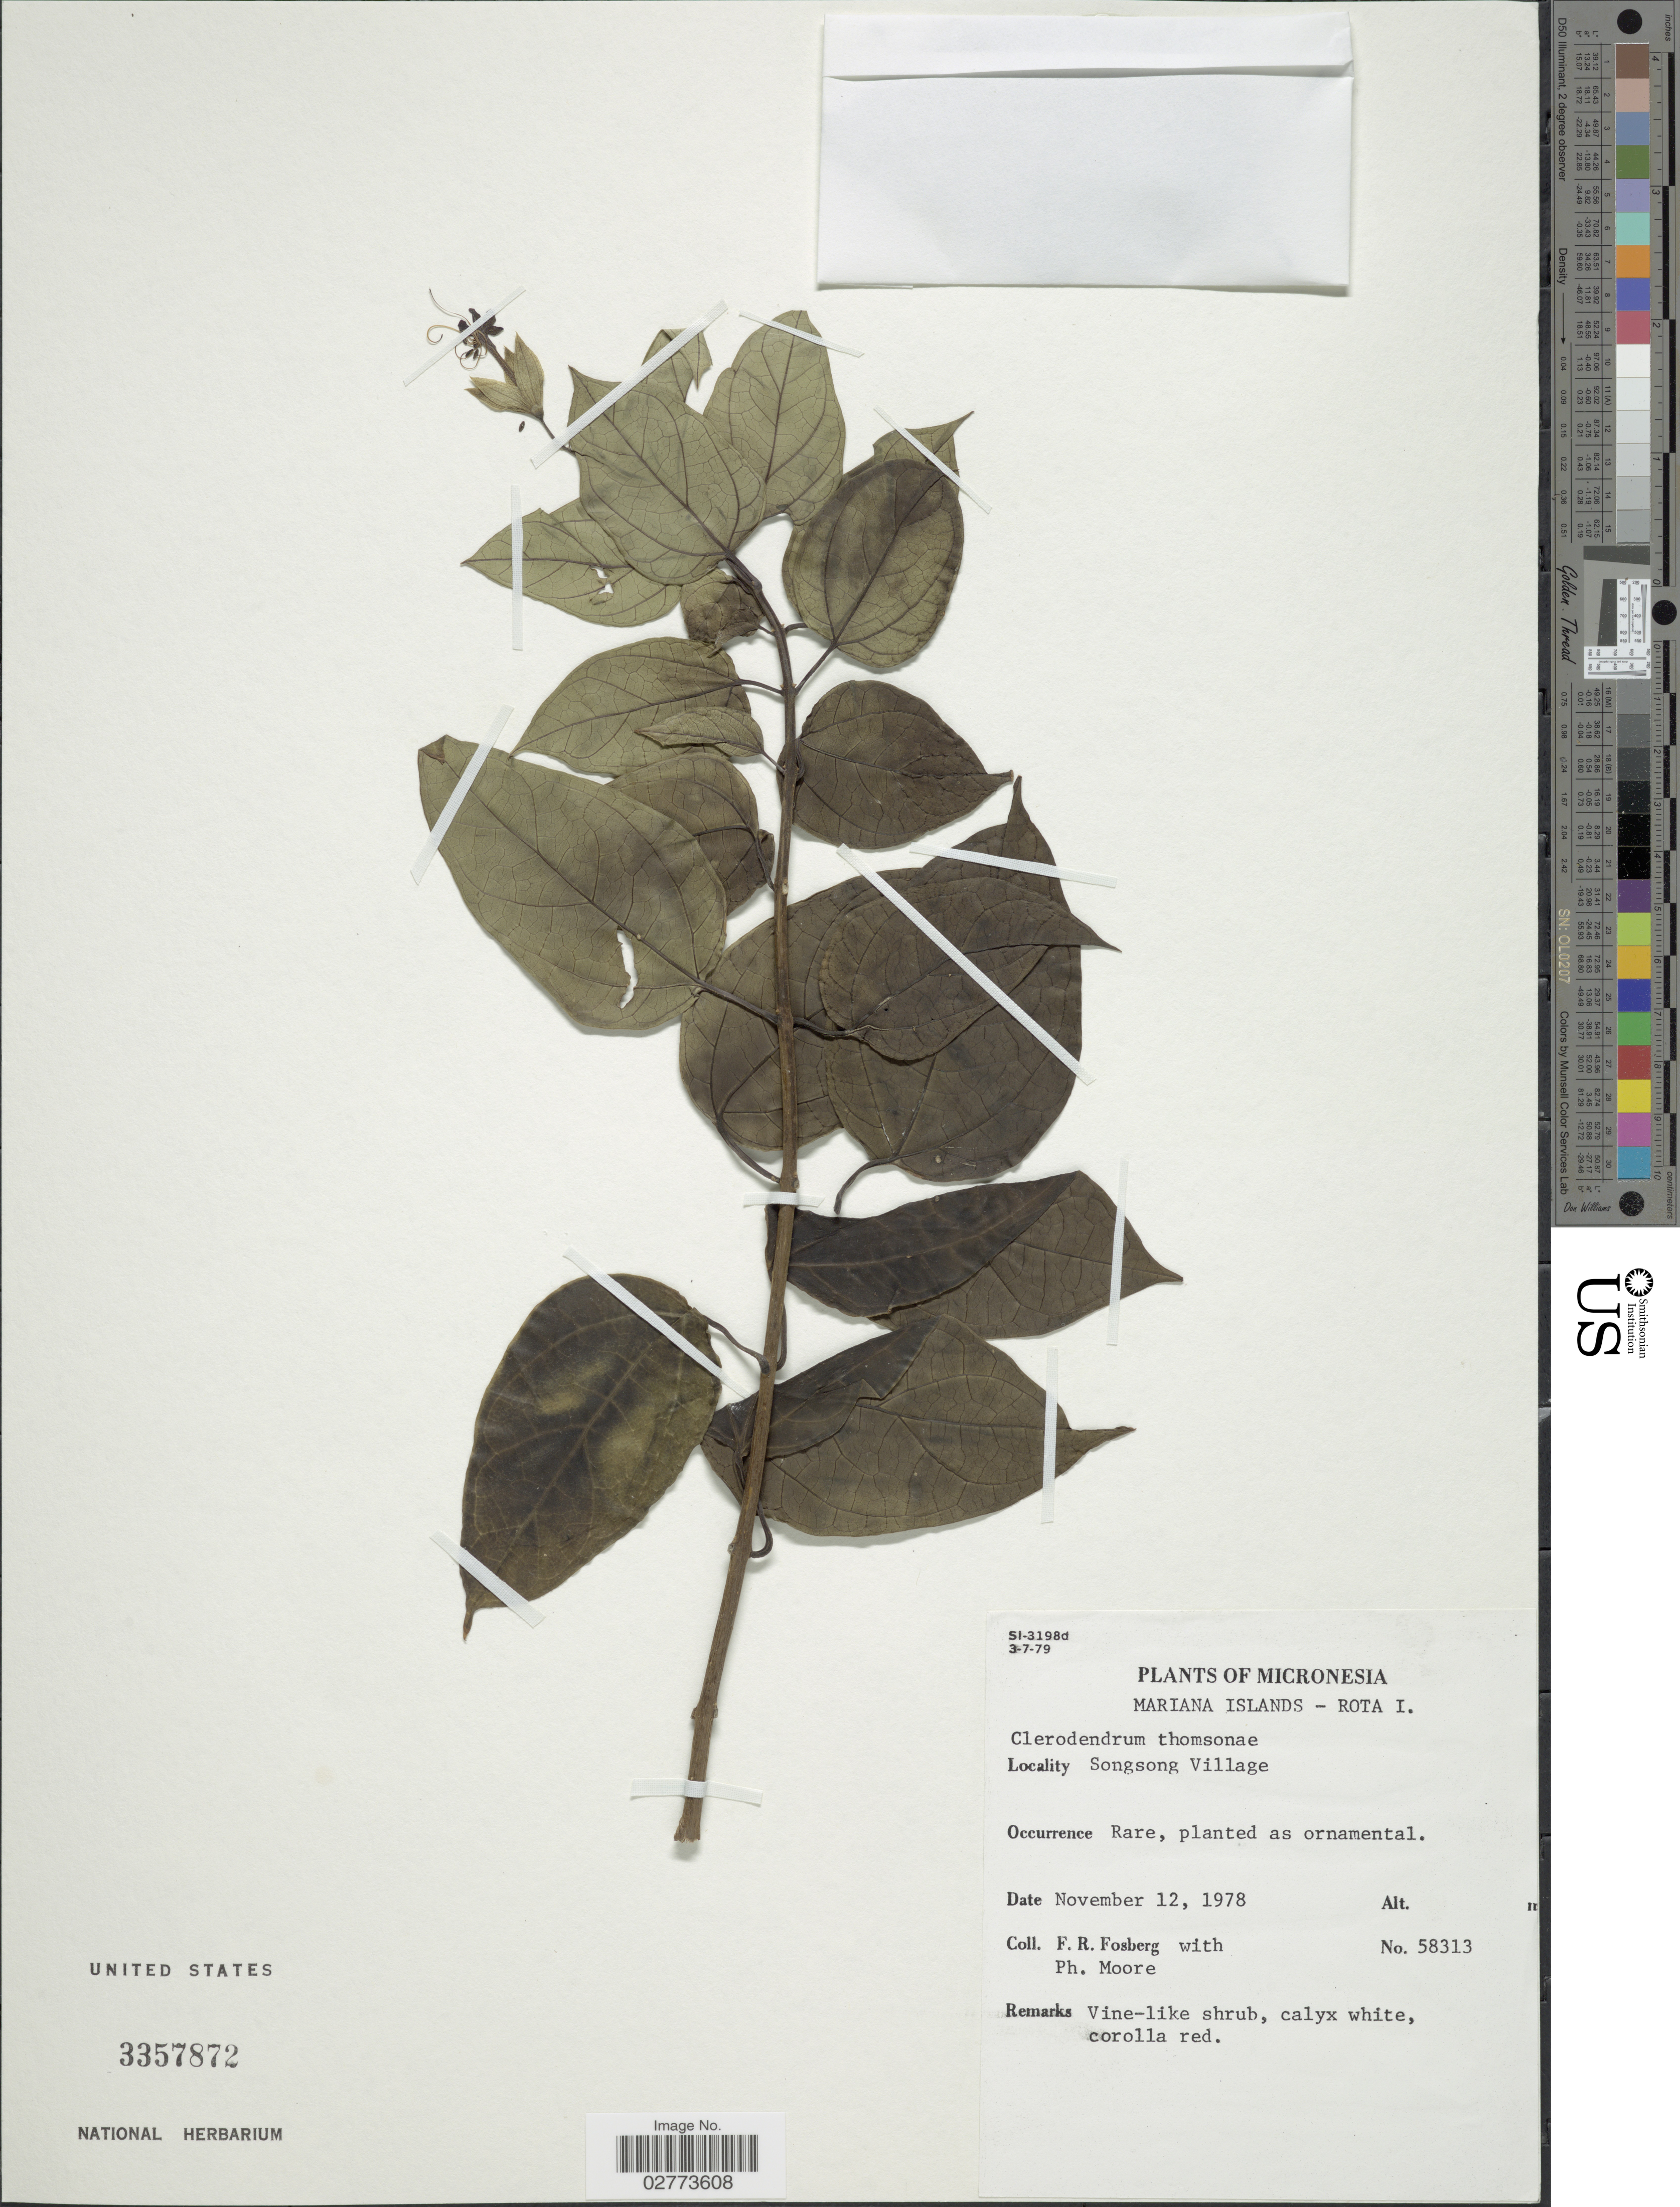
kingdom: Plantae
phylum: Tracheophyta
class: Magnoliopsida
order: Lamiales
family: Lamiaceae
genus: Clerodendrum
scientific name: Clerodendrum thomsoniae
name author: Balf.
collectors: F. R. Fosberg & P. Moore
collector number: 58313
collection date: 1978-11-12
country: Northern Mariana Islands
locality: Micronesia. Mariana Islands - Rota I. Songsong Village.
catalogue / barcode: US 3357872